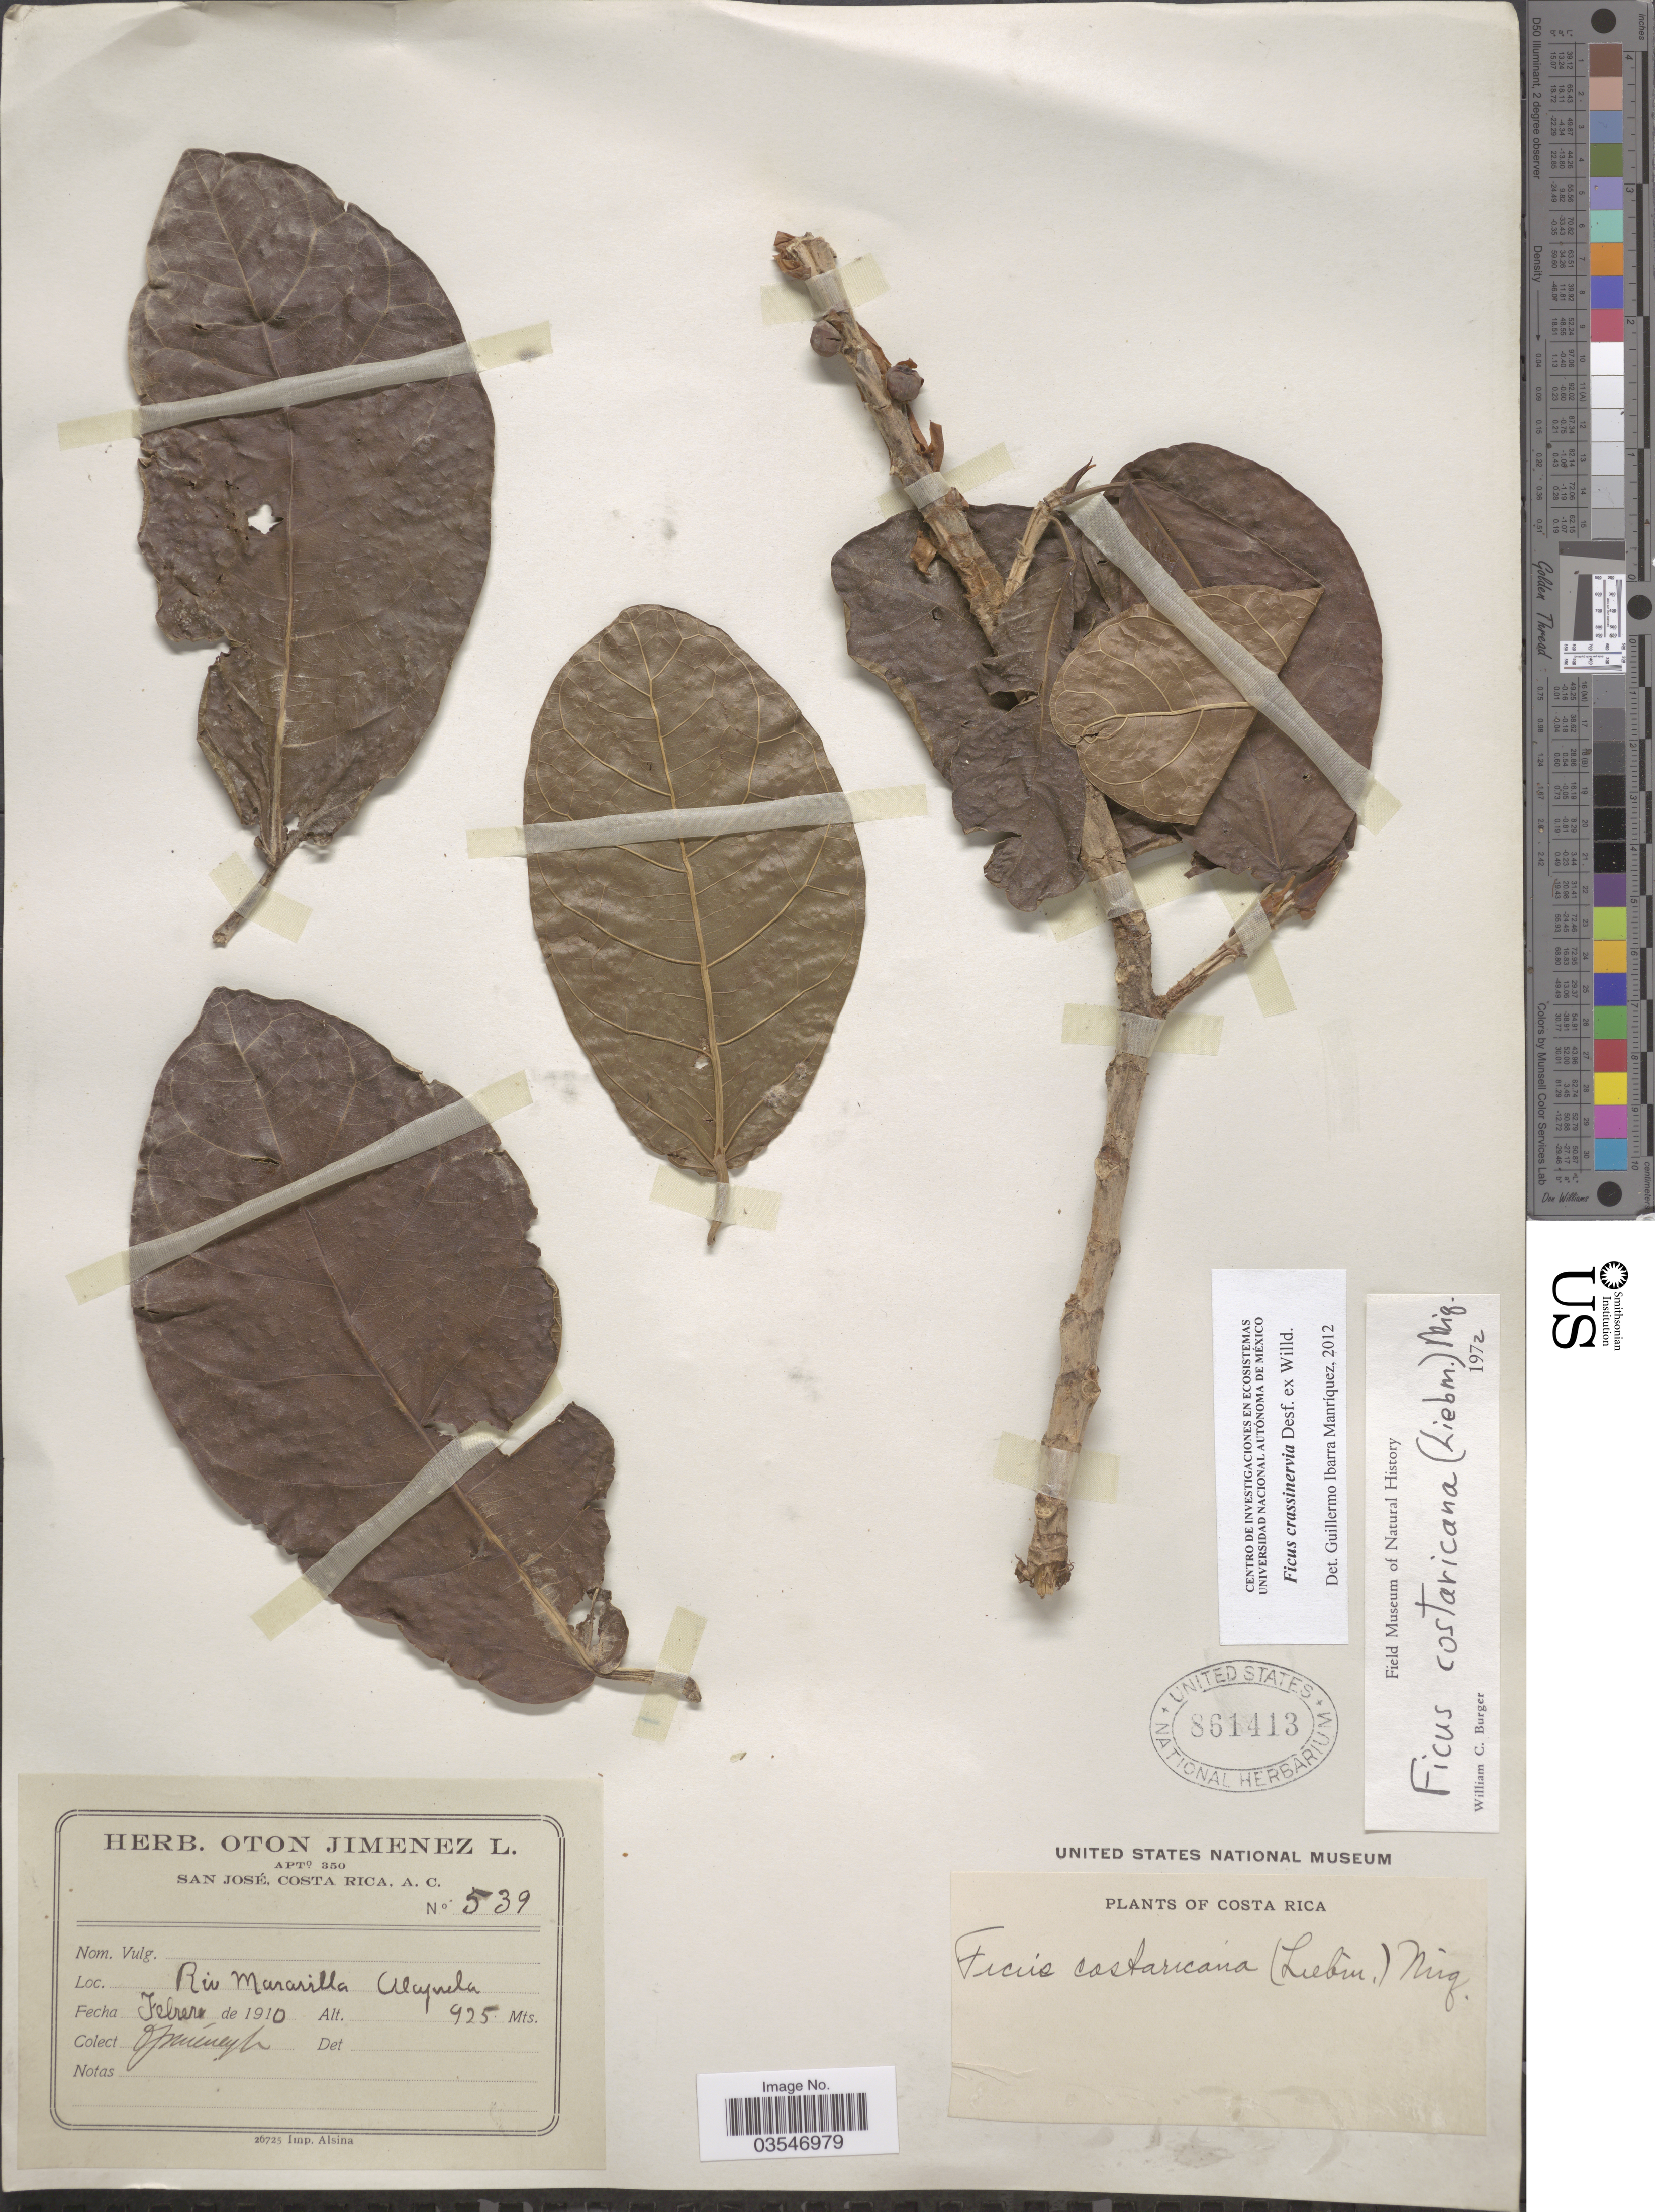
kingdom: Plantae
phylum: Tracheophyta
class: Magnoliopsida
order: Rosales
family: Moraceae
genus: Ficus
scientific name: Ficus crassinervia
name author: Desf. ex Willd.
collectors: O. Jiménez L.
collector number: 539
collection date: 1910-02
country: Costa Rica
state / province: Alajuela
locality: Rio Maravilla.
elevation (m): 925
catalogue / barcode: US 861413